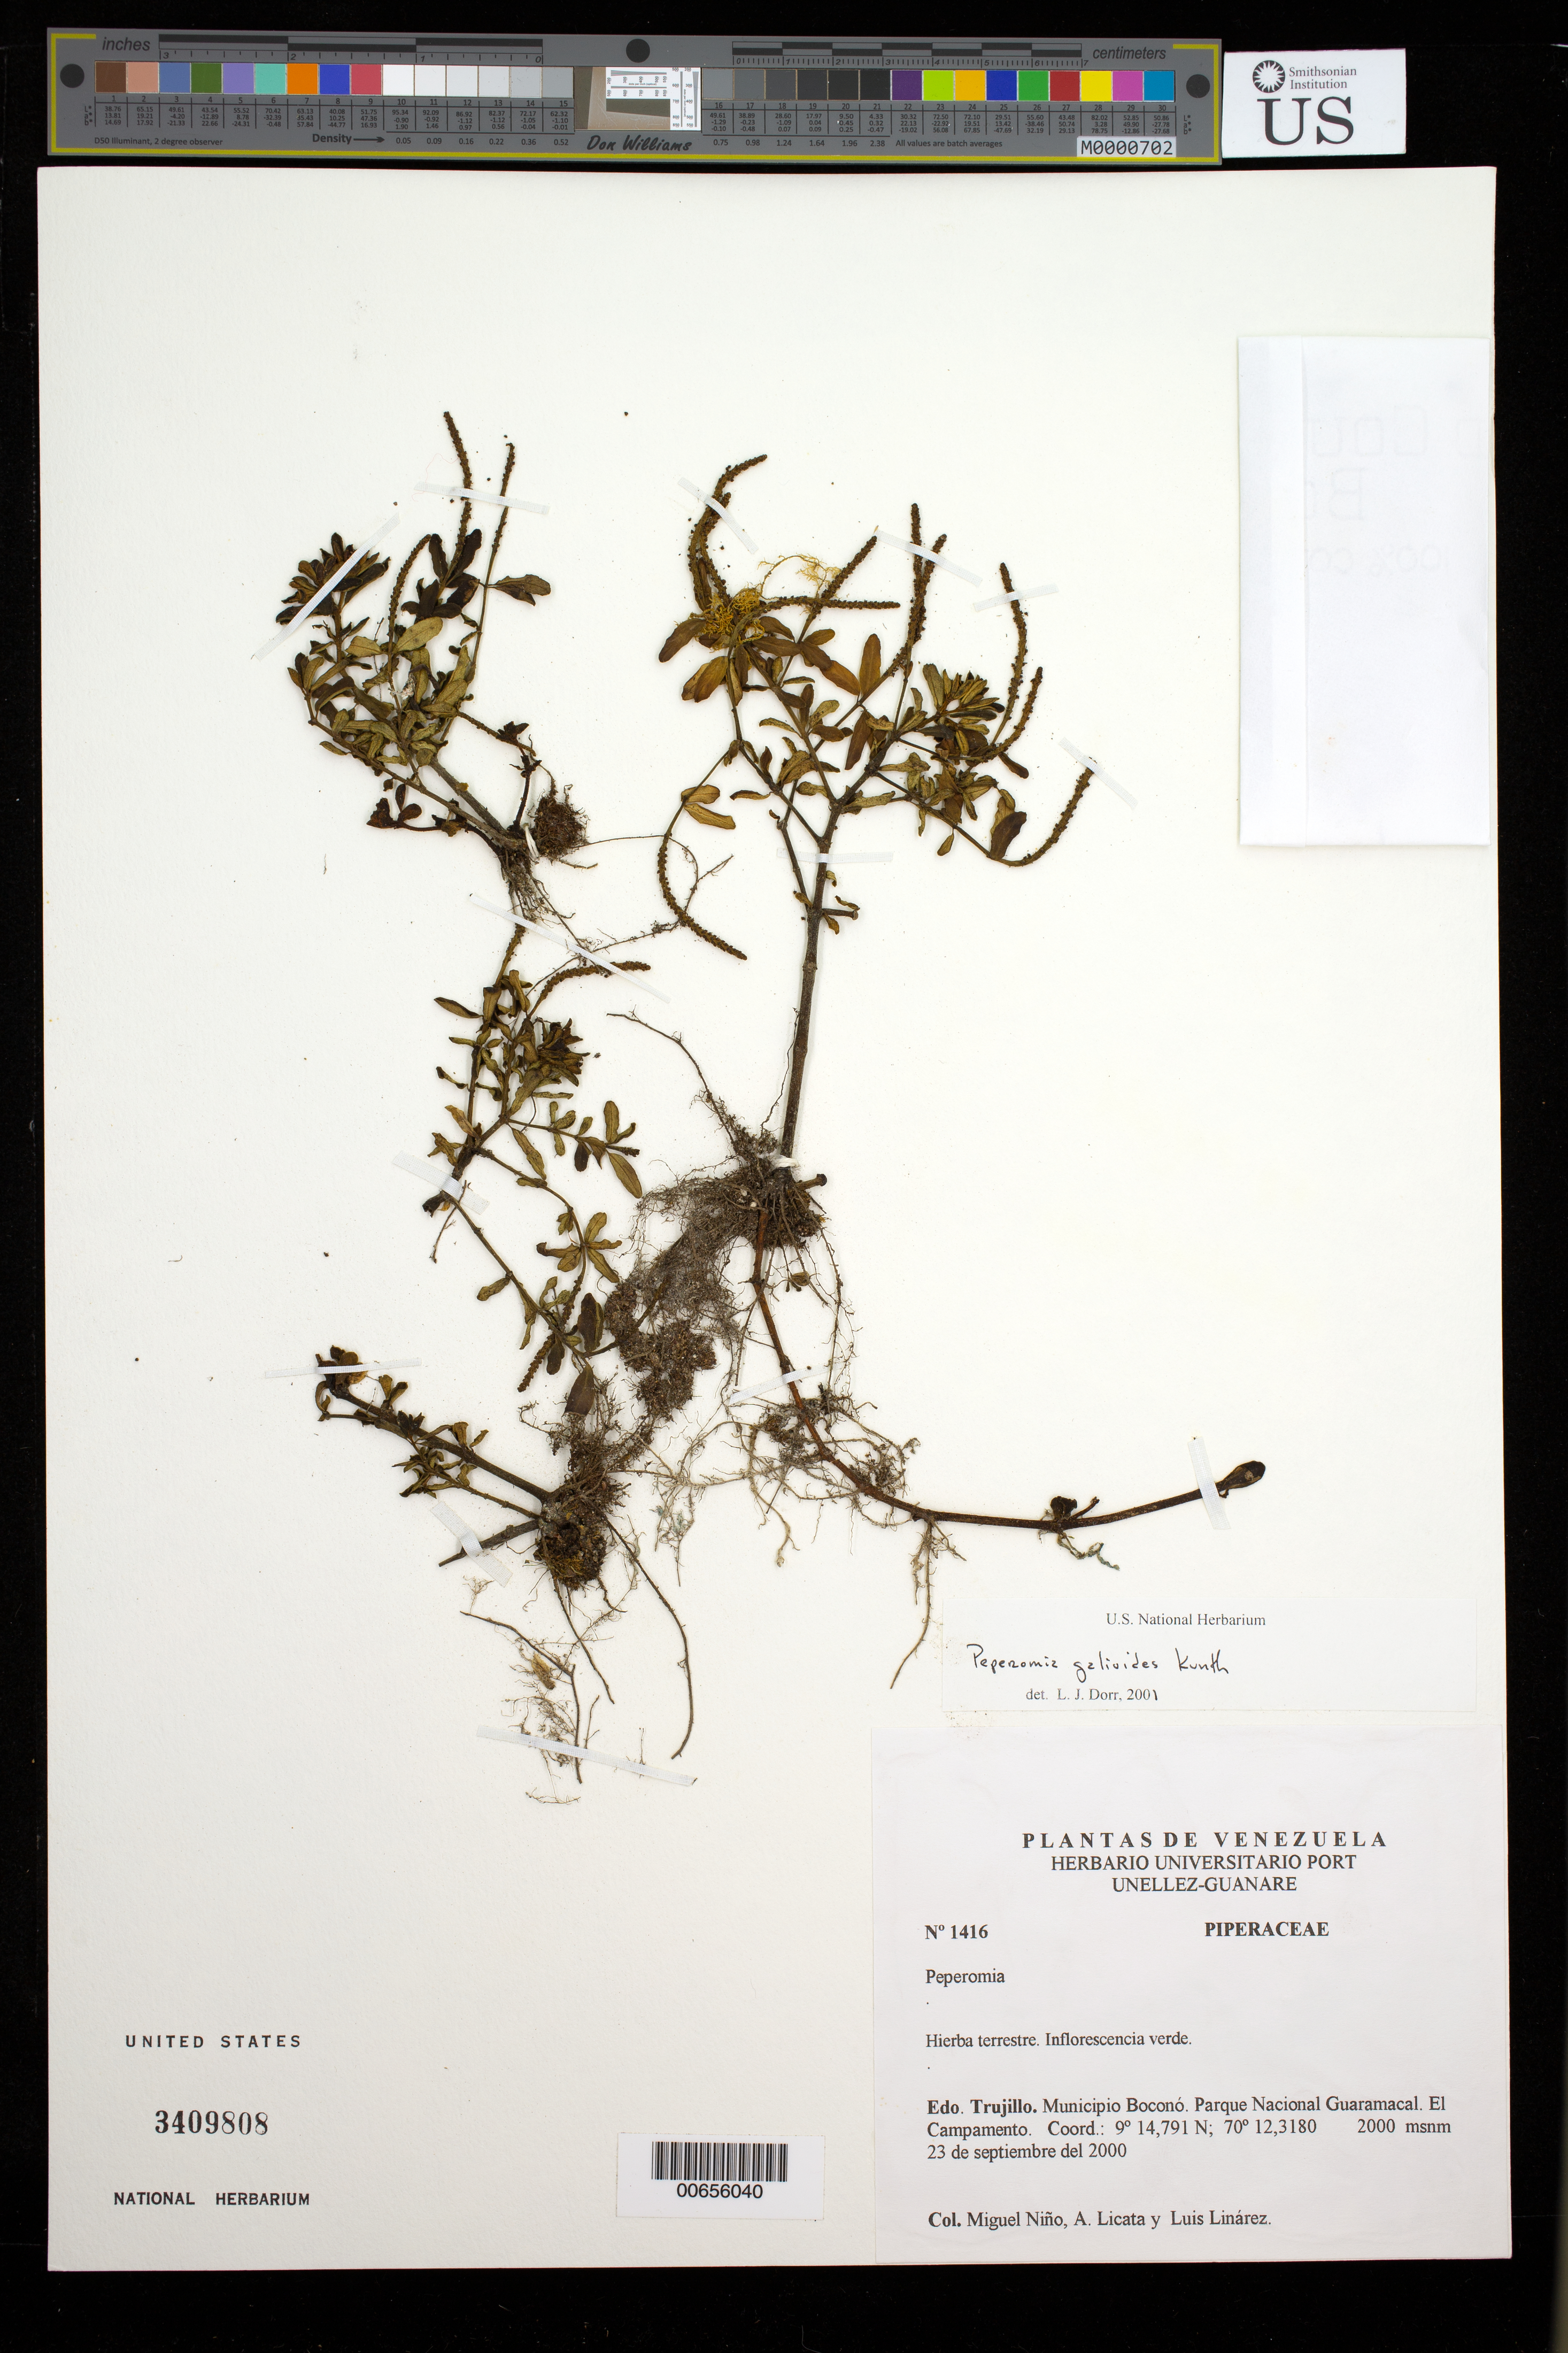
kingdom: Plantae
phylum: Tracheophyta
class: Magnoliopsida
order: Piperales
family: Piperaceae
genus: Peperomia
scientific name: Peperomia galioides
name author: Kunth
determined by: Dorr, L. J., (BOT), Smithsonian Institution - National Museum of Natural History (UNITED STATES)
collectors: S. M. Niño, A. Licata & L. Linárez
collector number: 1416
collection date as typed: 23 Sep 2000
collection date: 2000-09-23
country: Venezuela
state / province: Trujillo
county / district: Boconó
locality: Parque Nacional Guaramacal, El Campamento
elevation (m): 2000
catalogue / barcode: US 3409808